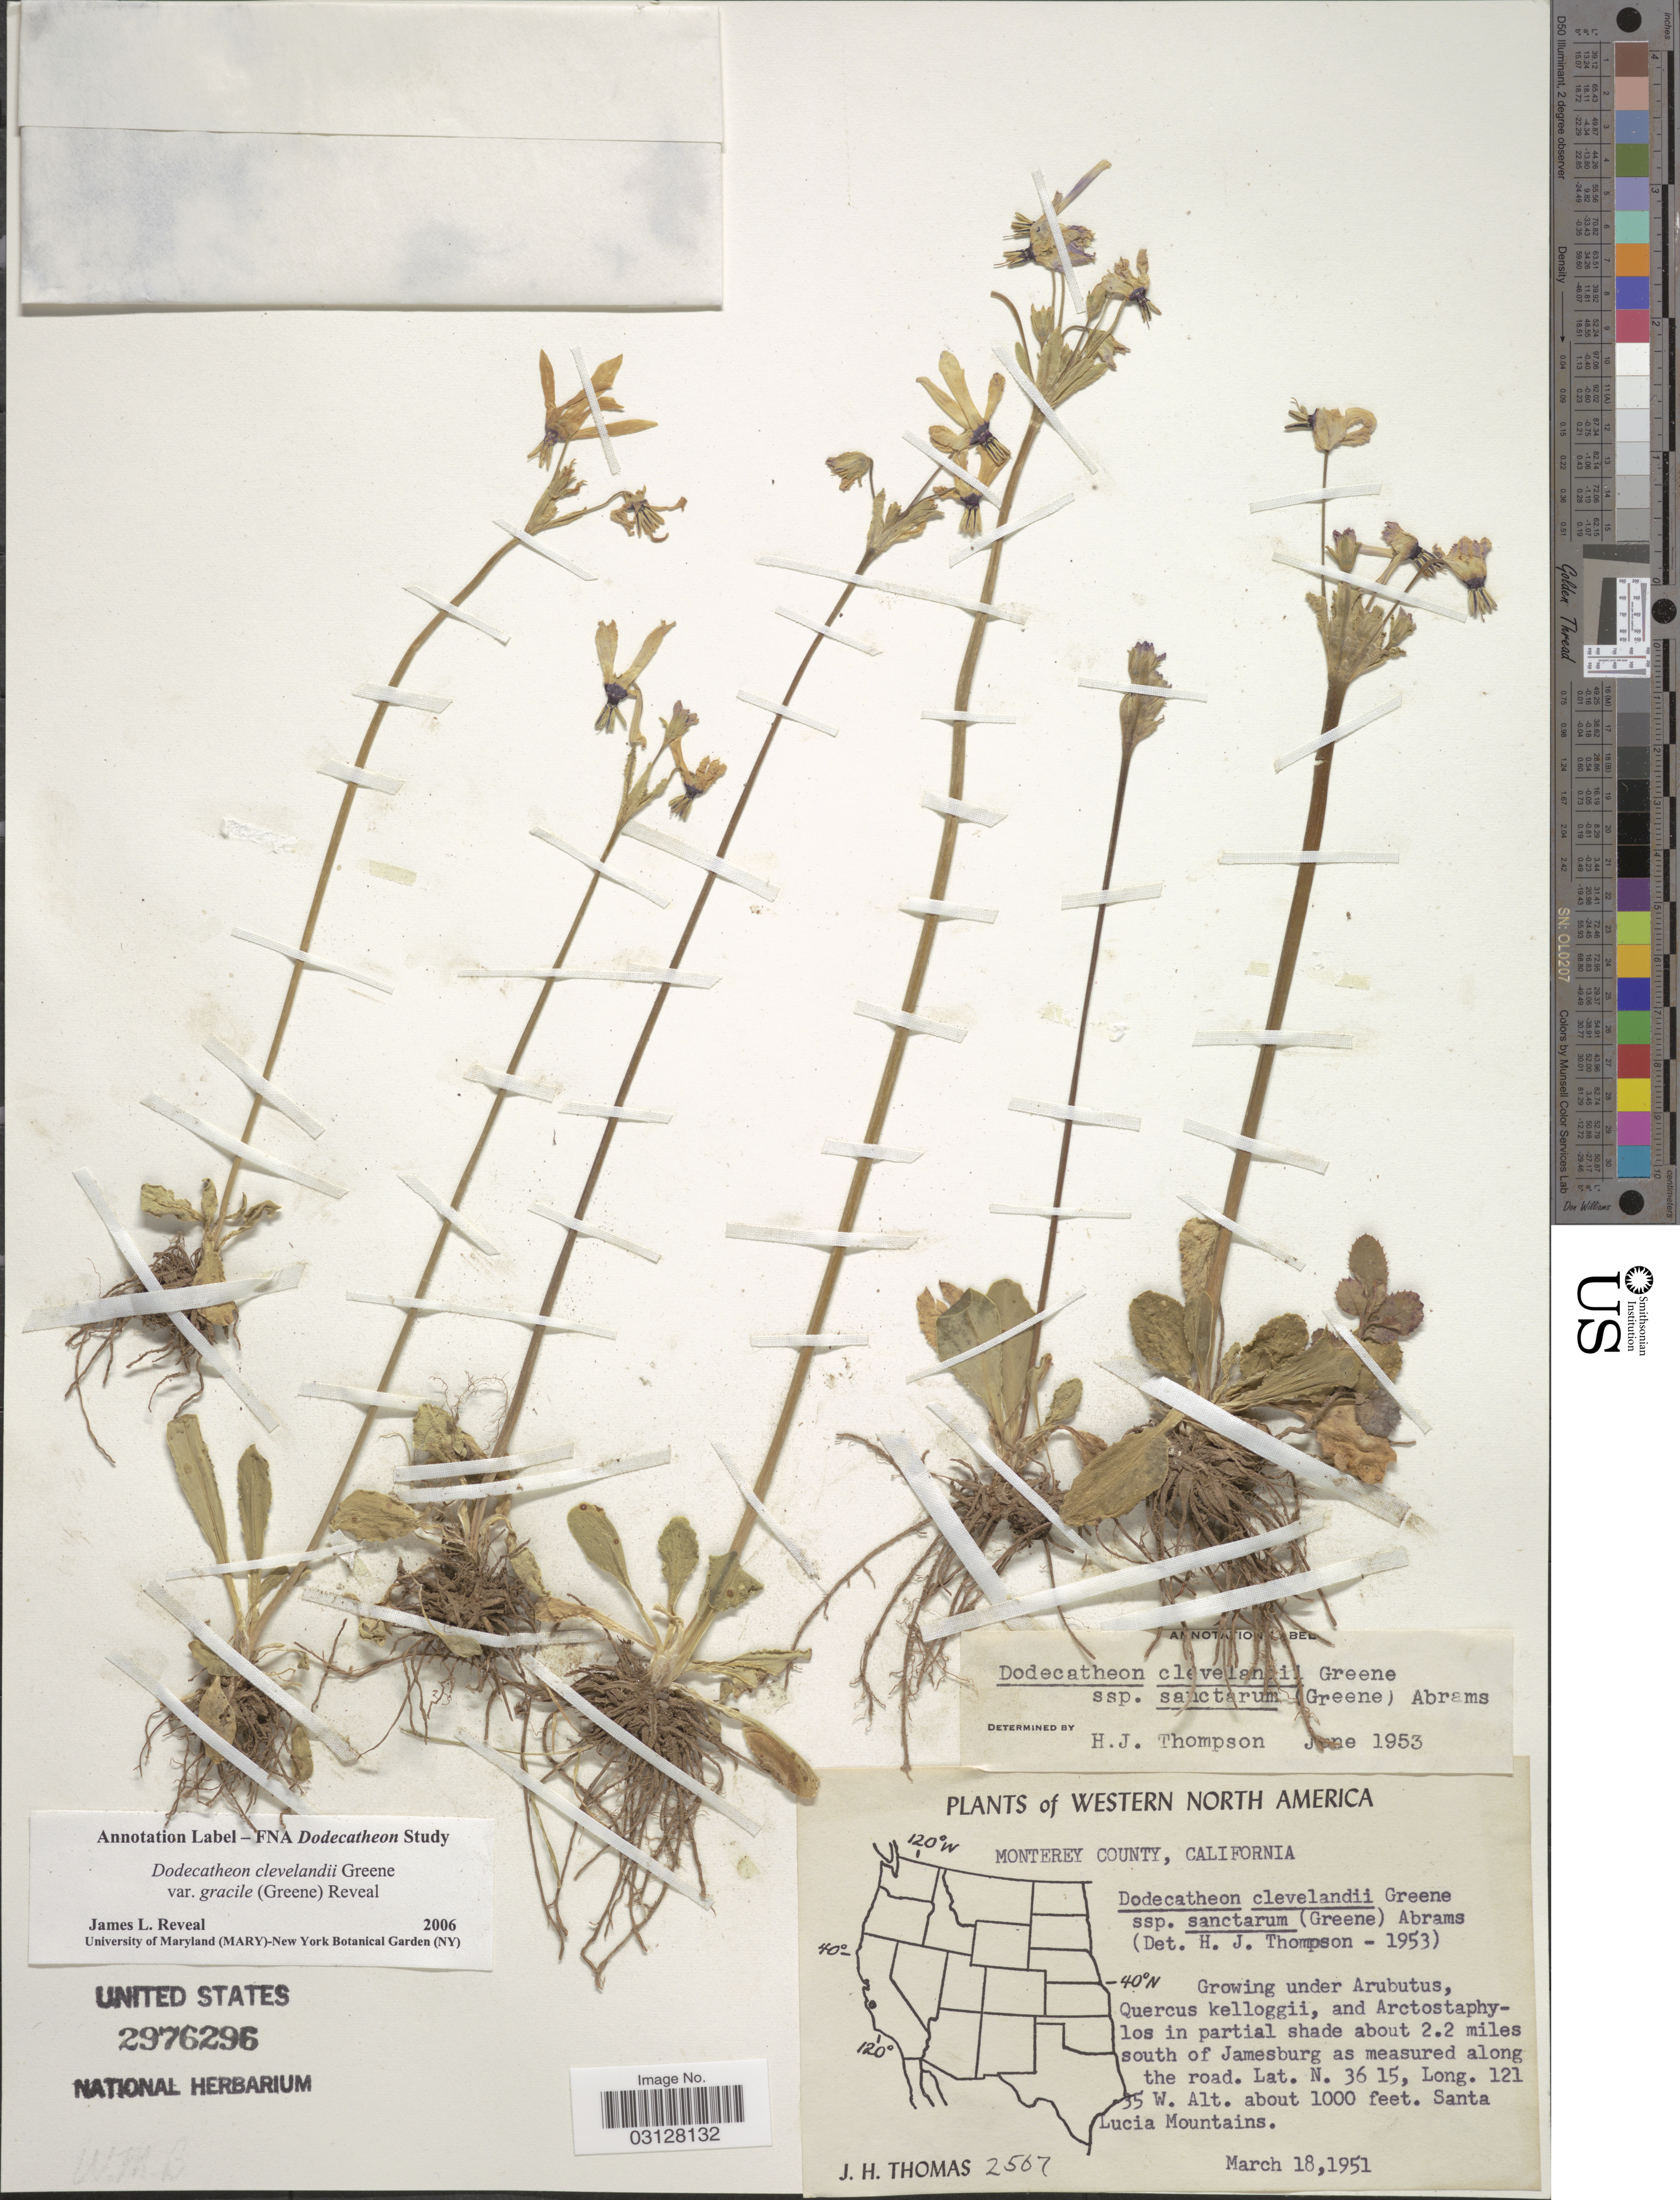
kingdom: Plantae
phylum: Tracheophyta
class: Magnoliopsida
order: Ericales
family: Primulaceae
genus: Dodecatheon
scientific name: Dodecatheon clevelandii var. gracile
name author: (Greene) Reveal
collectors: J. H. Thomas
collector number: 2567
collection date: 1951-03-18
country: United States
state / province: California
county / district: Monterey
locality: Western North America. Monterey County, about 2.2 miles south of Jamesburg as measured along the road. Santa Lucia Mountains.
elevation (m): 305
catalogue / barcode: US 2976296